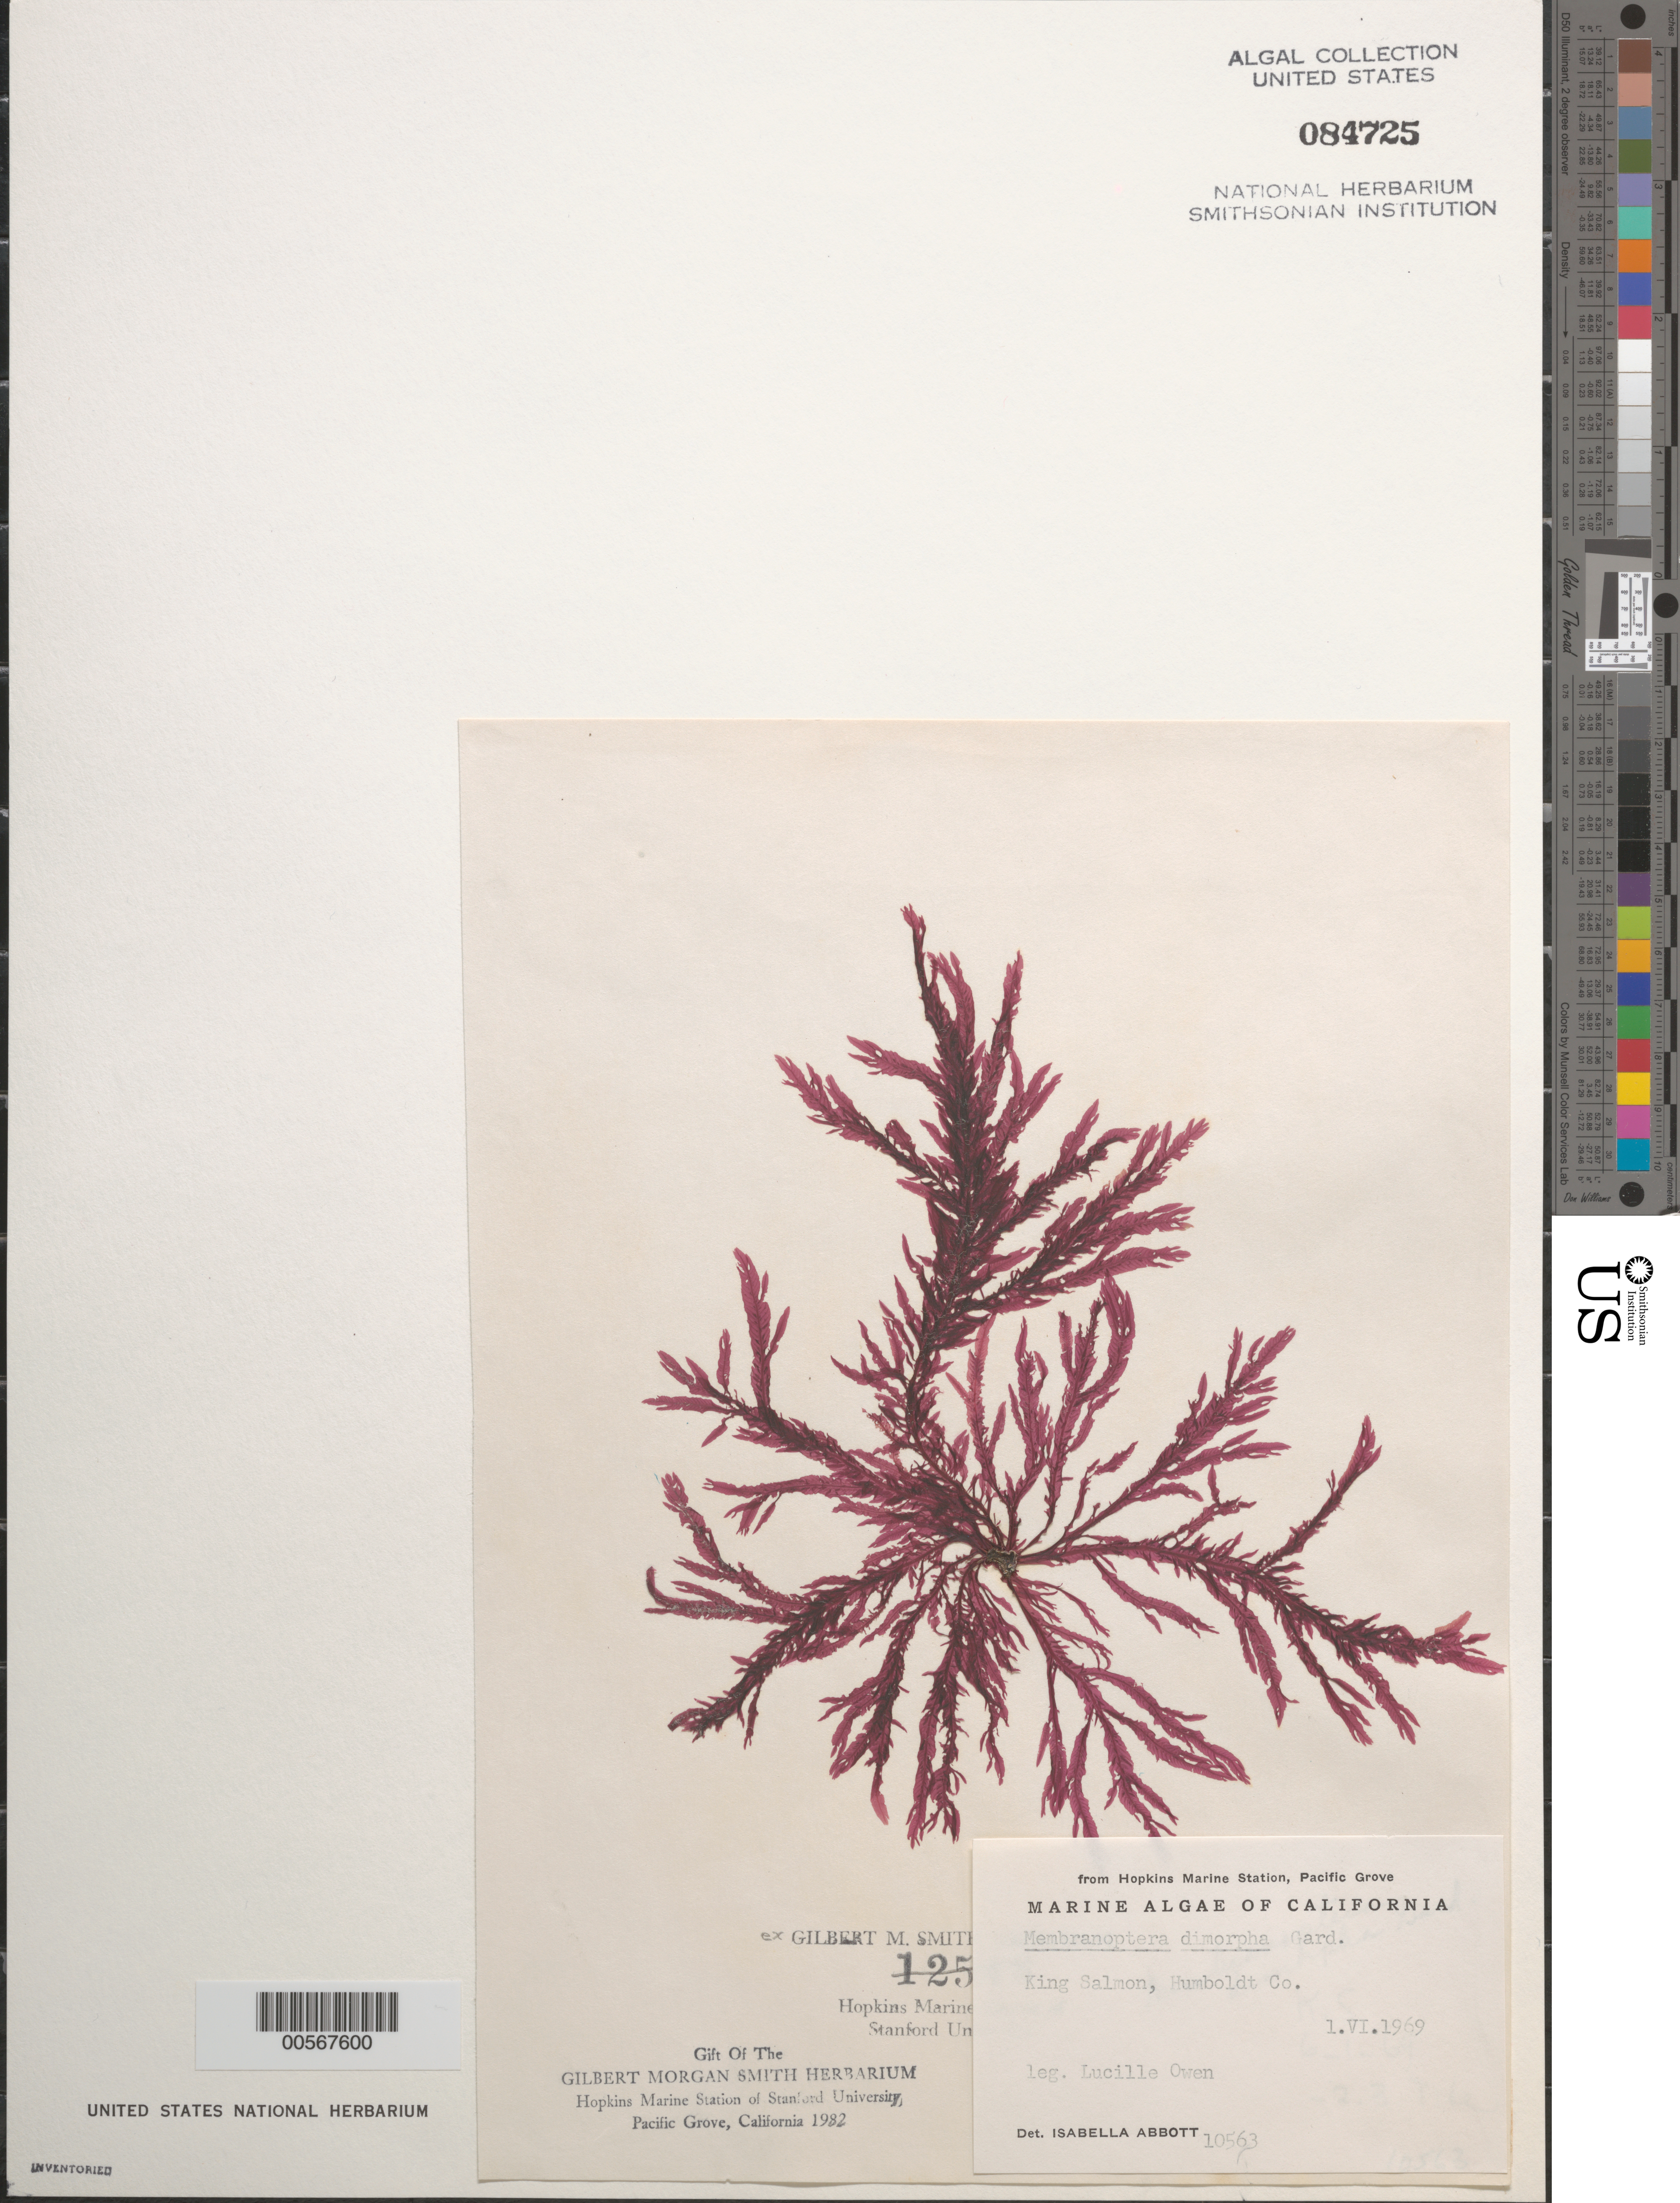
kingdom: Plantae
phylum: Rhodophyta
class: Florideophyceae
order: Ceramiales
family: Delesseriaceae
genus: Membranoptera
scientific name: Membranoptera platyphylla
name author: (Setch. & N.L. Gardner) Kylin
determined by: Algae name updating Project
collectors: L. Owen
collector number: IAA 10563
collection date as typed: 01 Jun 1969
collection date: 1969-06-01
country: United States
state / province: California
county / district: Humboldt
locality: King Salmon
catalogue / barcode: US 84725